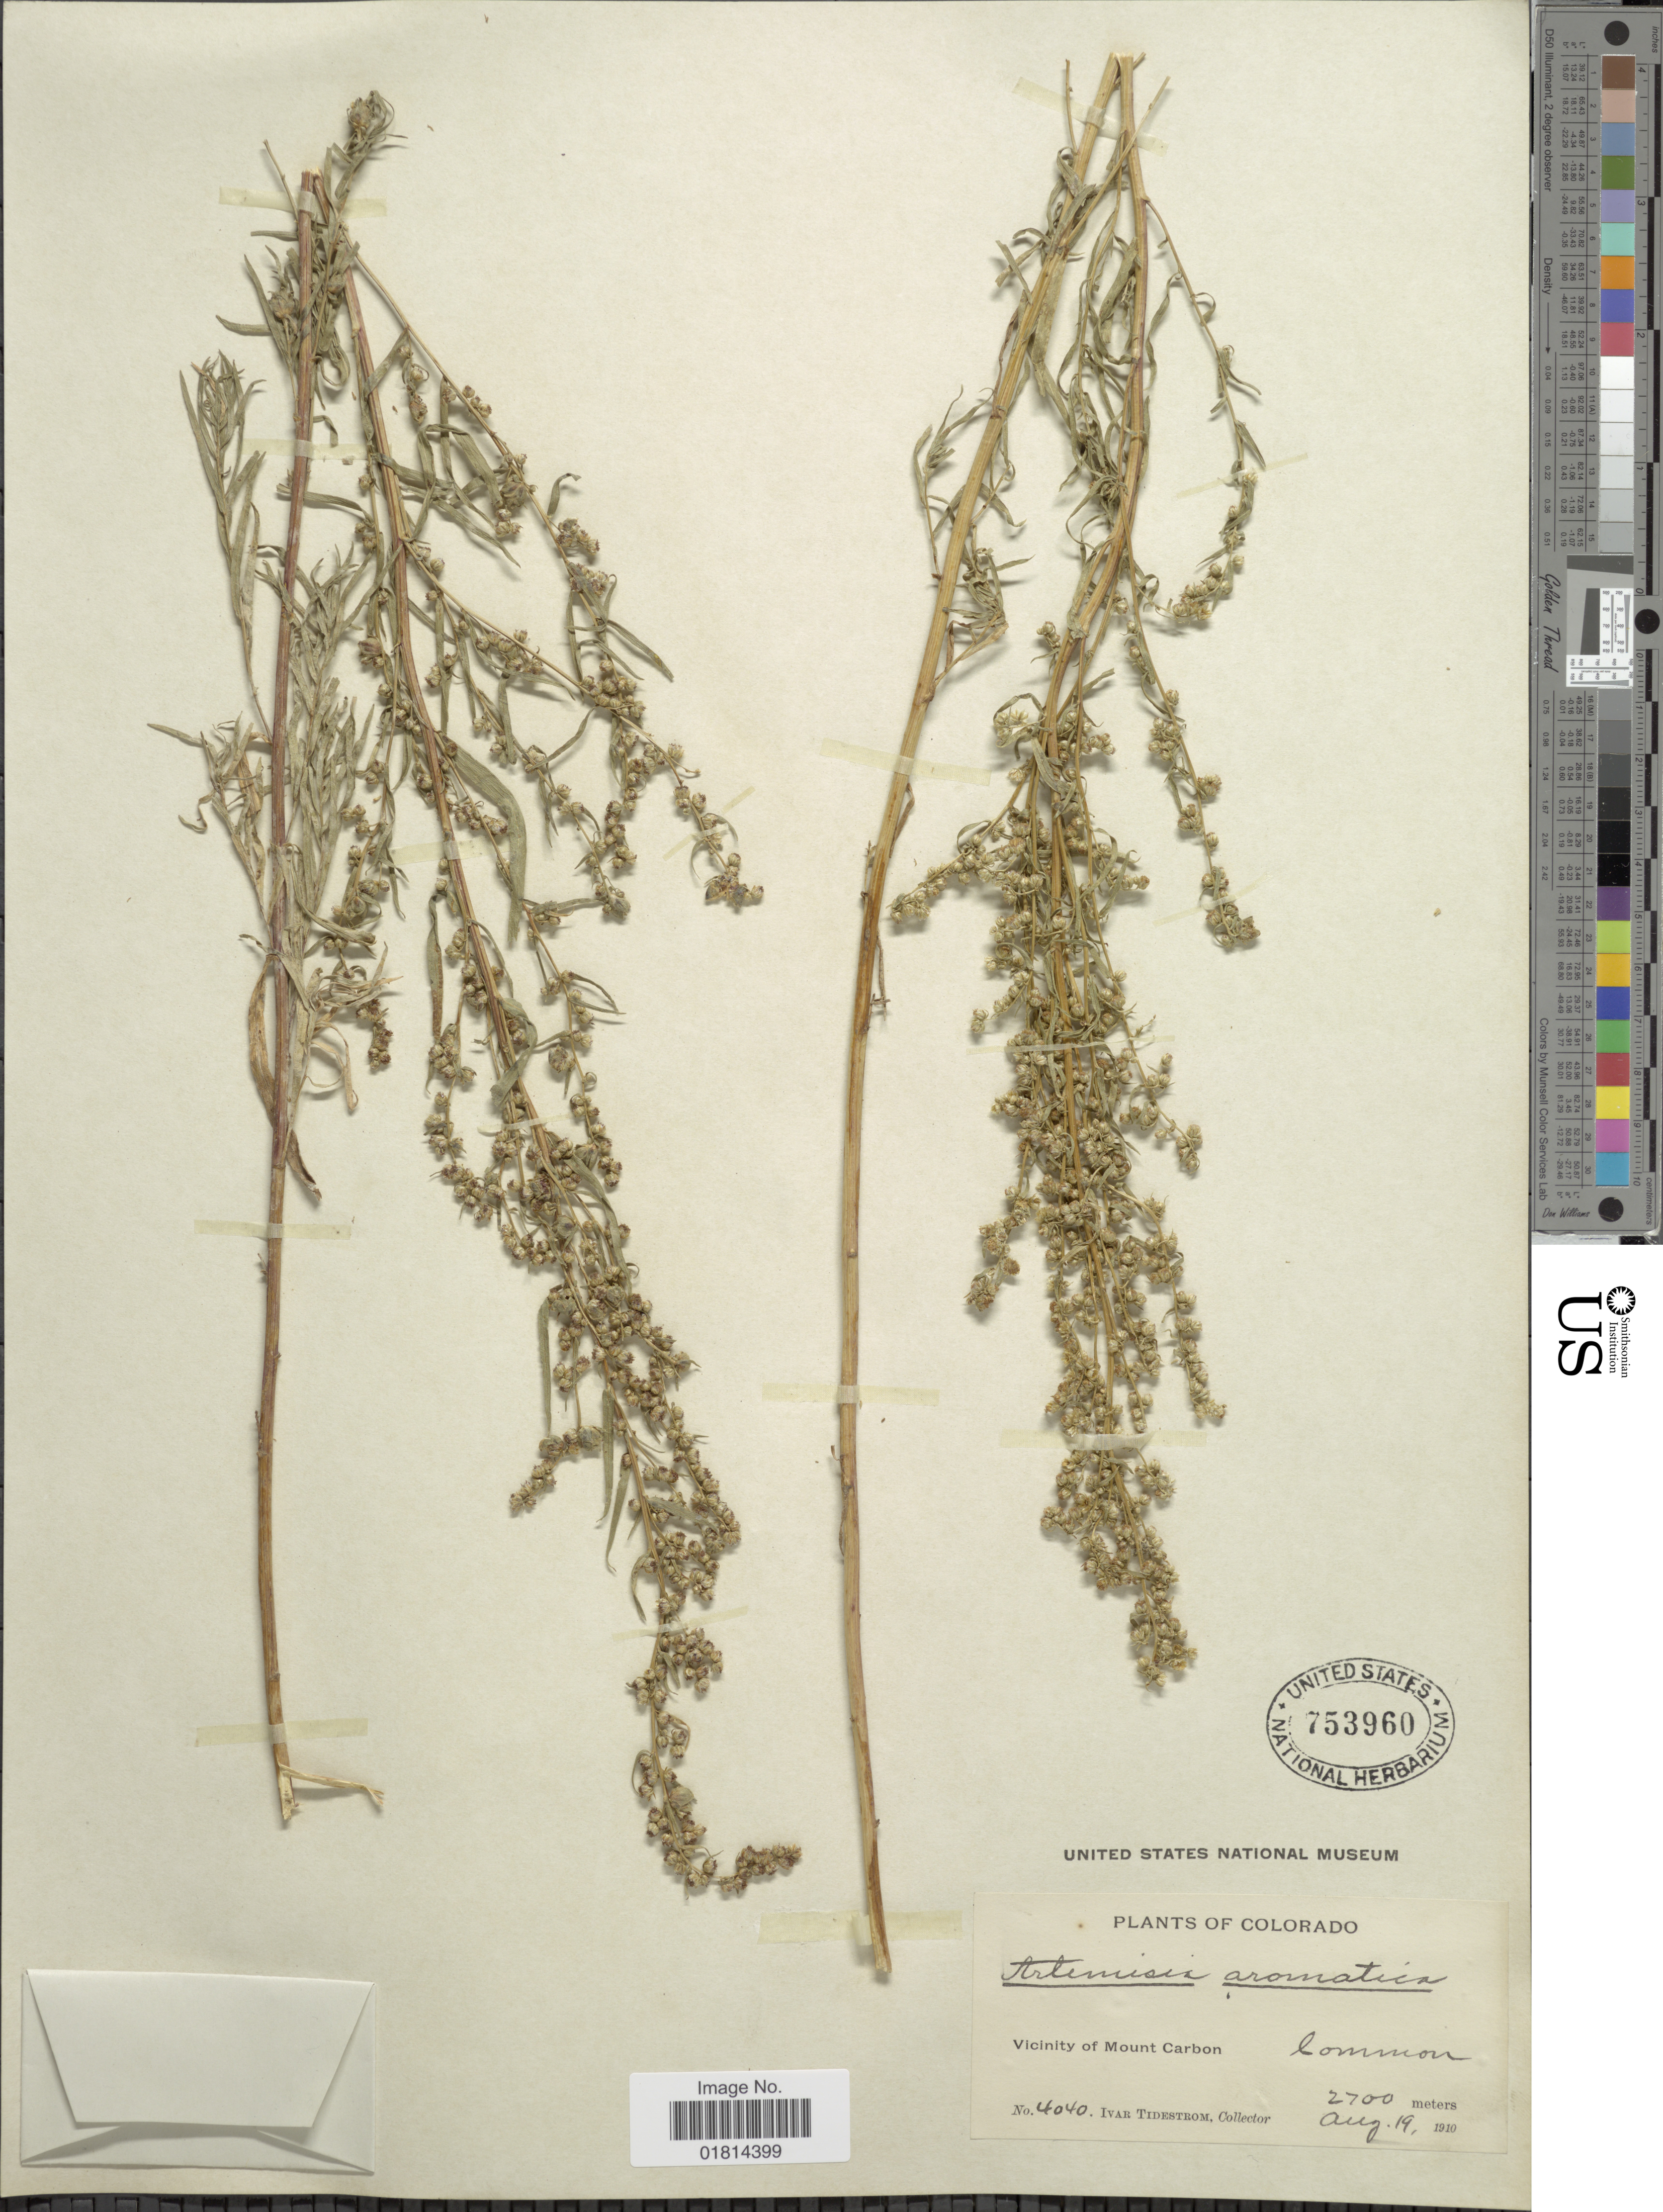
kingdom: Plantae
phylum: Tracheophyta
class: Magnoliopsida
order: Asterales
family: Asteraceae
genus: Artemisia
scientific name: Artemisia aromatica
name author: A. Nelson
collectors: I. F. Tidestrom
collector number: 4040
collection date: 1910-08-19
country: United States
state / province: Colorado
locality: Vicinity of Mount Carbon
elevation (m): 2700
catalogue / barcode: US 753960